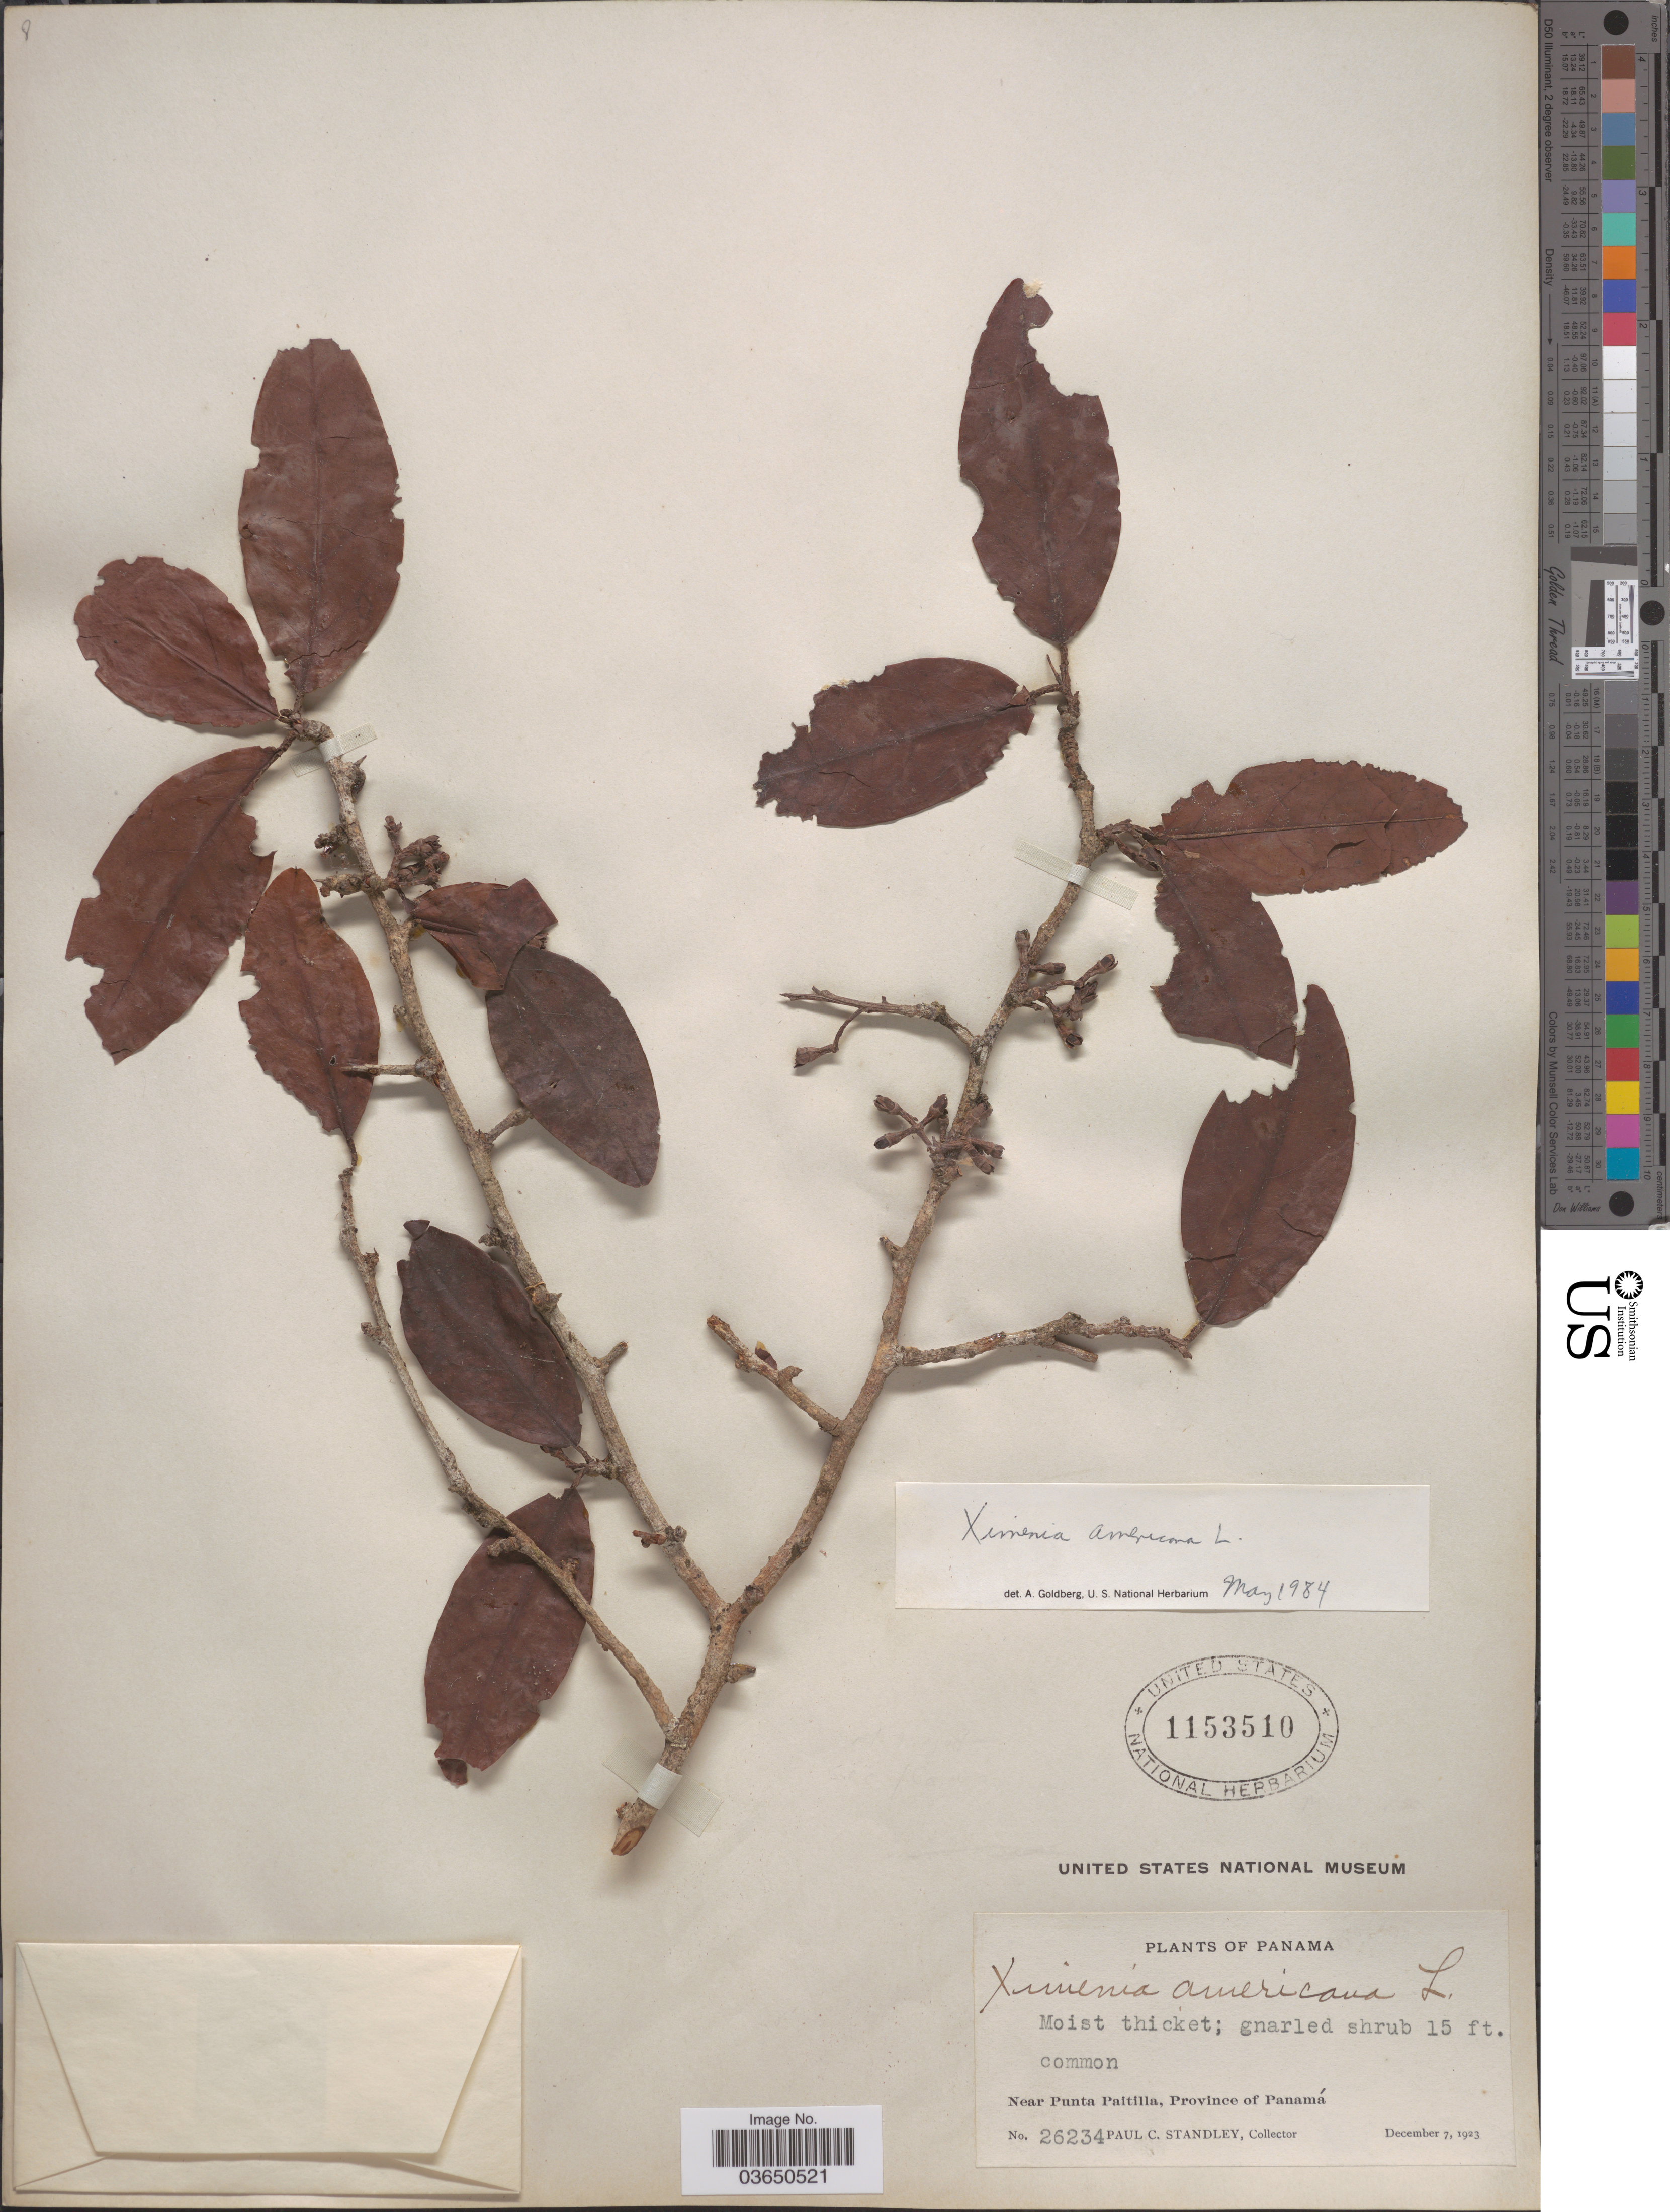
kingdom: Plantae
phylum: Tracheophyta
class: Magnoliopsida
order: Santalales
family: Ximeniaceae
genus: Ximenia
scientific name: Ximenia americana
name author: L.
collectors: P. C. Standley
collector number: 26234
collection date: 1923-12-07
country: Panama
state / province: Panamá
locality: Near Punta Paitilla.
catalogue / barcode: US 1153510